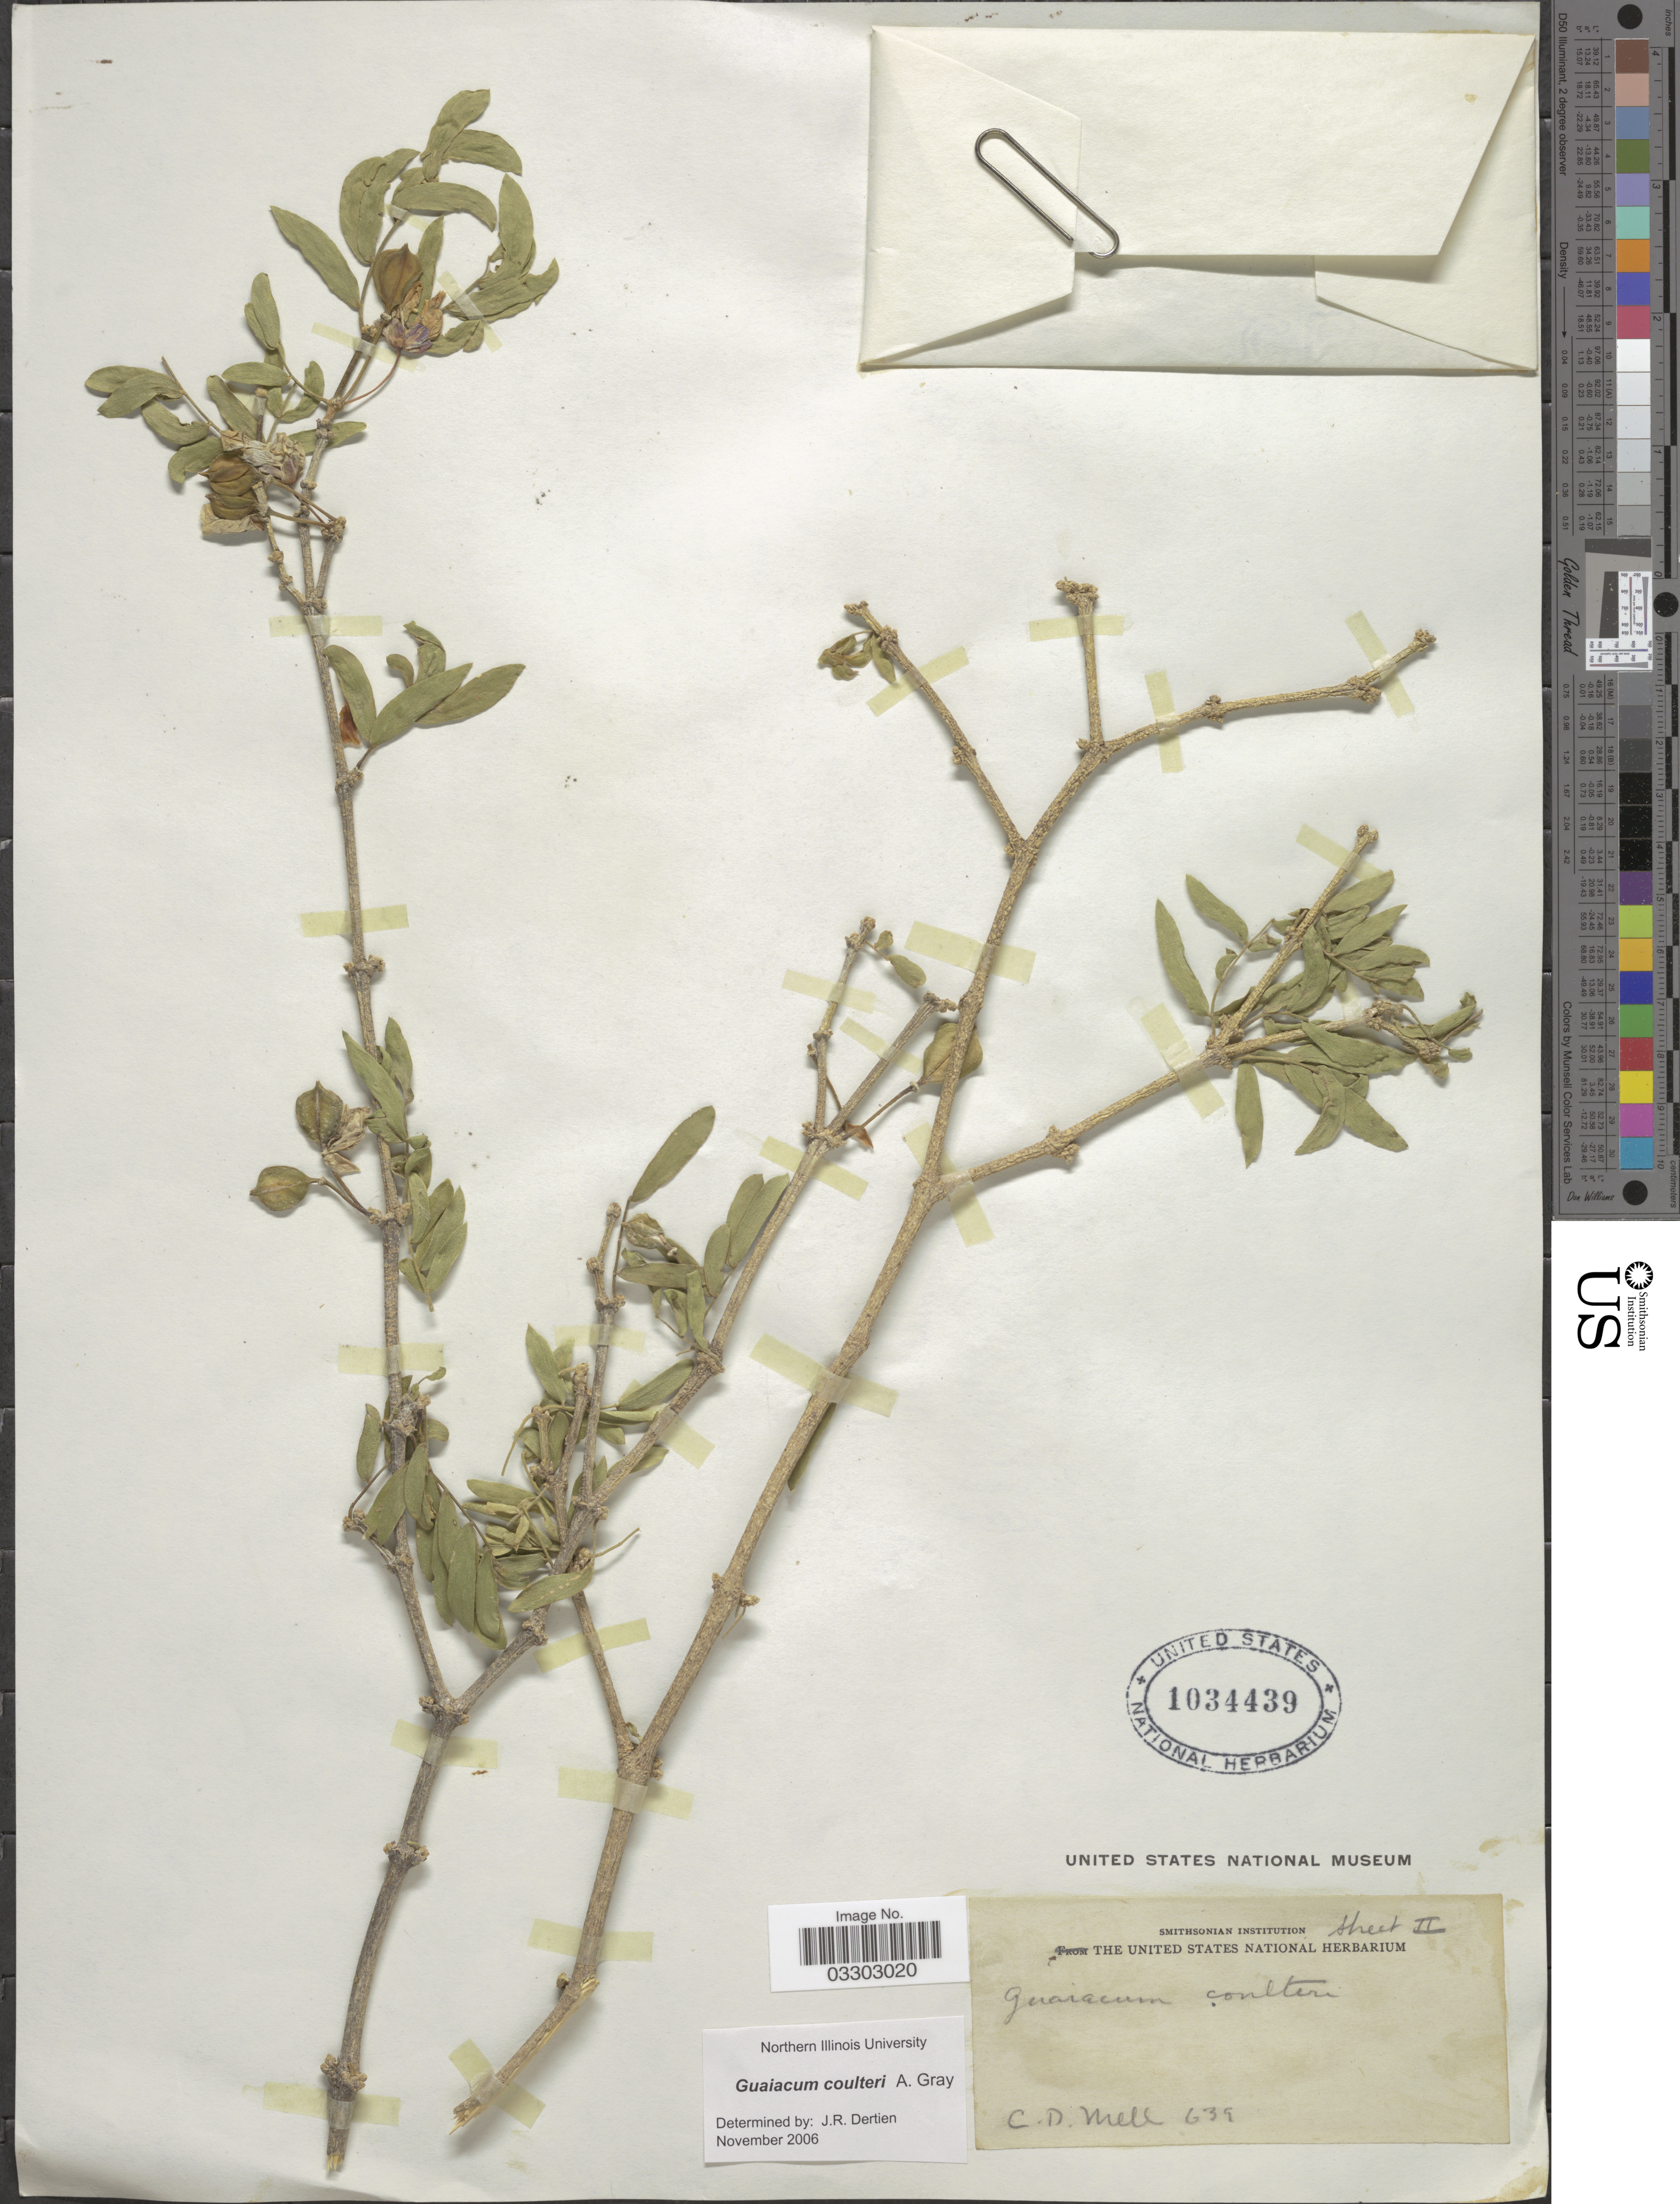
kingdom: Plantae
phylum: Tracheophyta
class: Magnoliopsida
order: Zygophyllales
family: Zygophyllaceae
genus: Guaiacum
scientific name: Guaiacum coulteri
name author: A. Gray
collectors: C. D. Mell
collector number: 639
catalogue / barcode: US 1034439